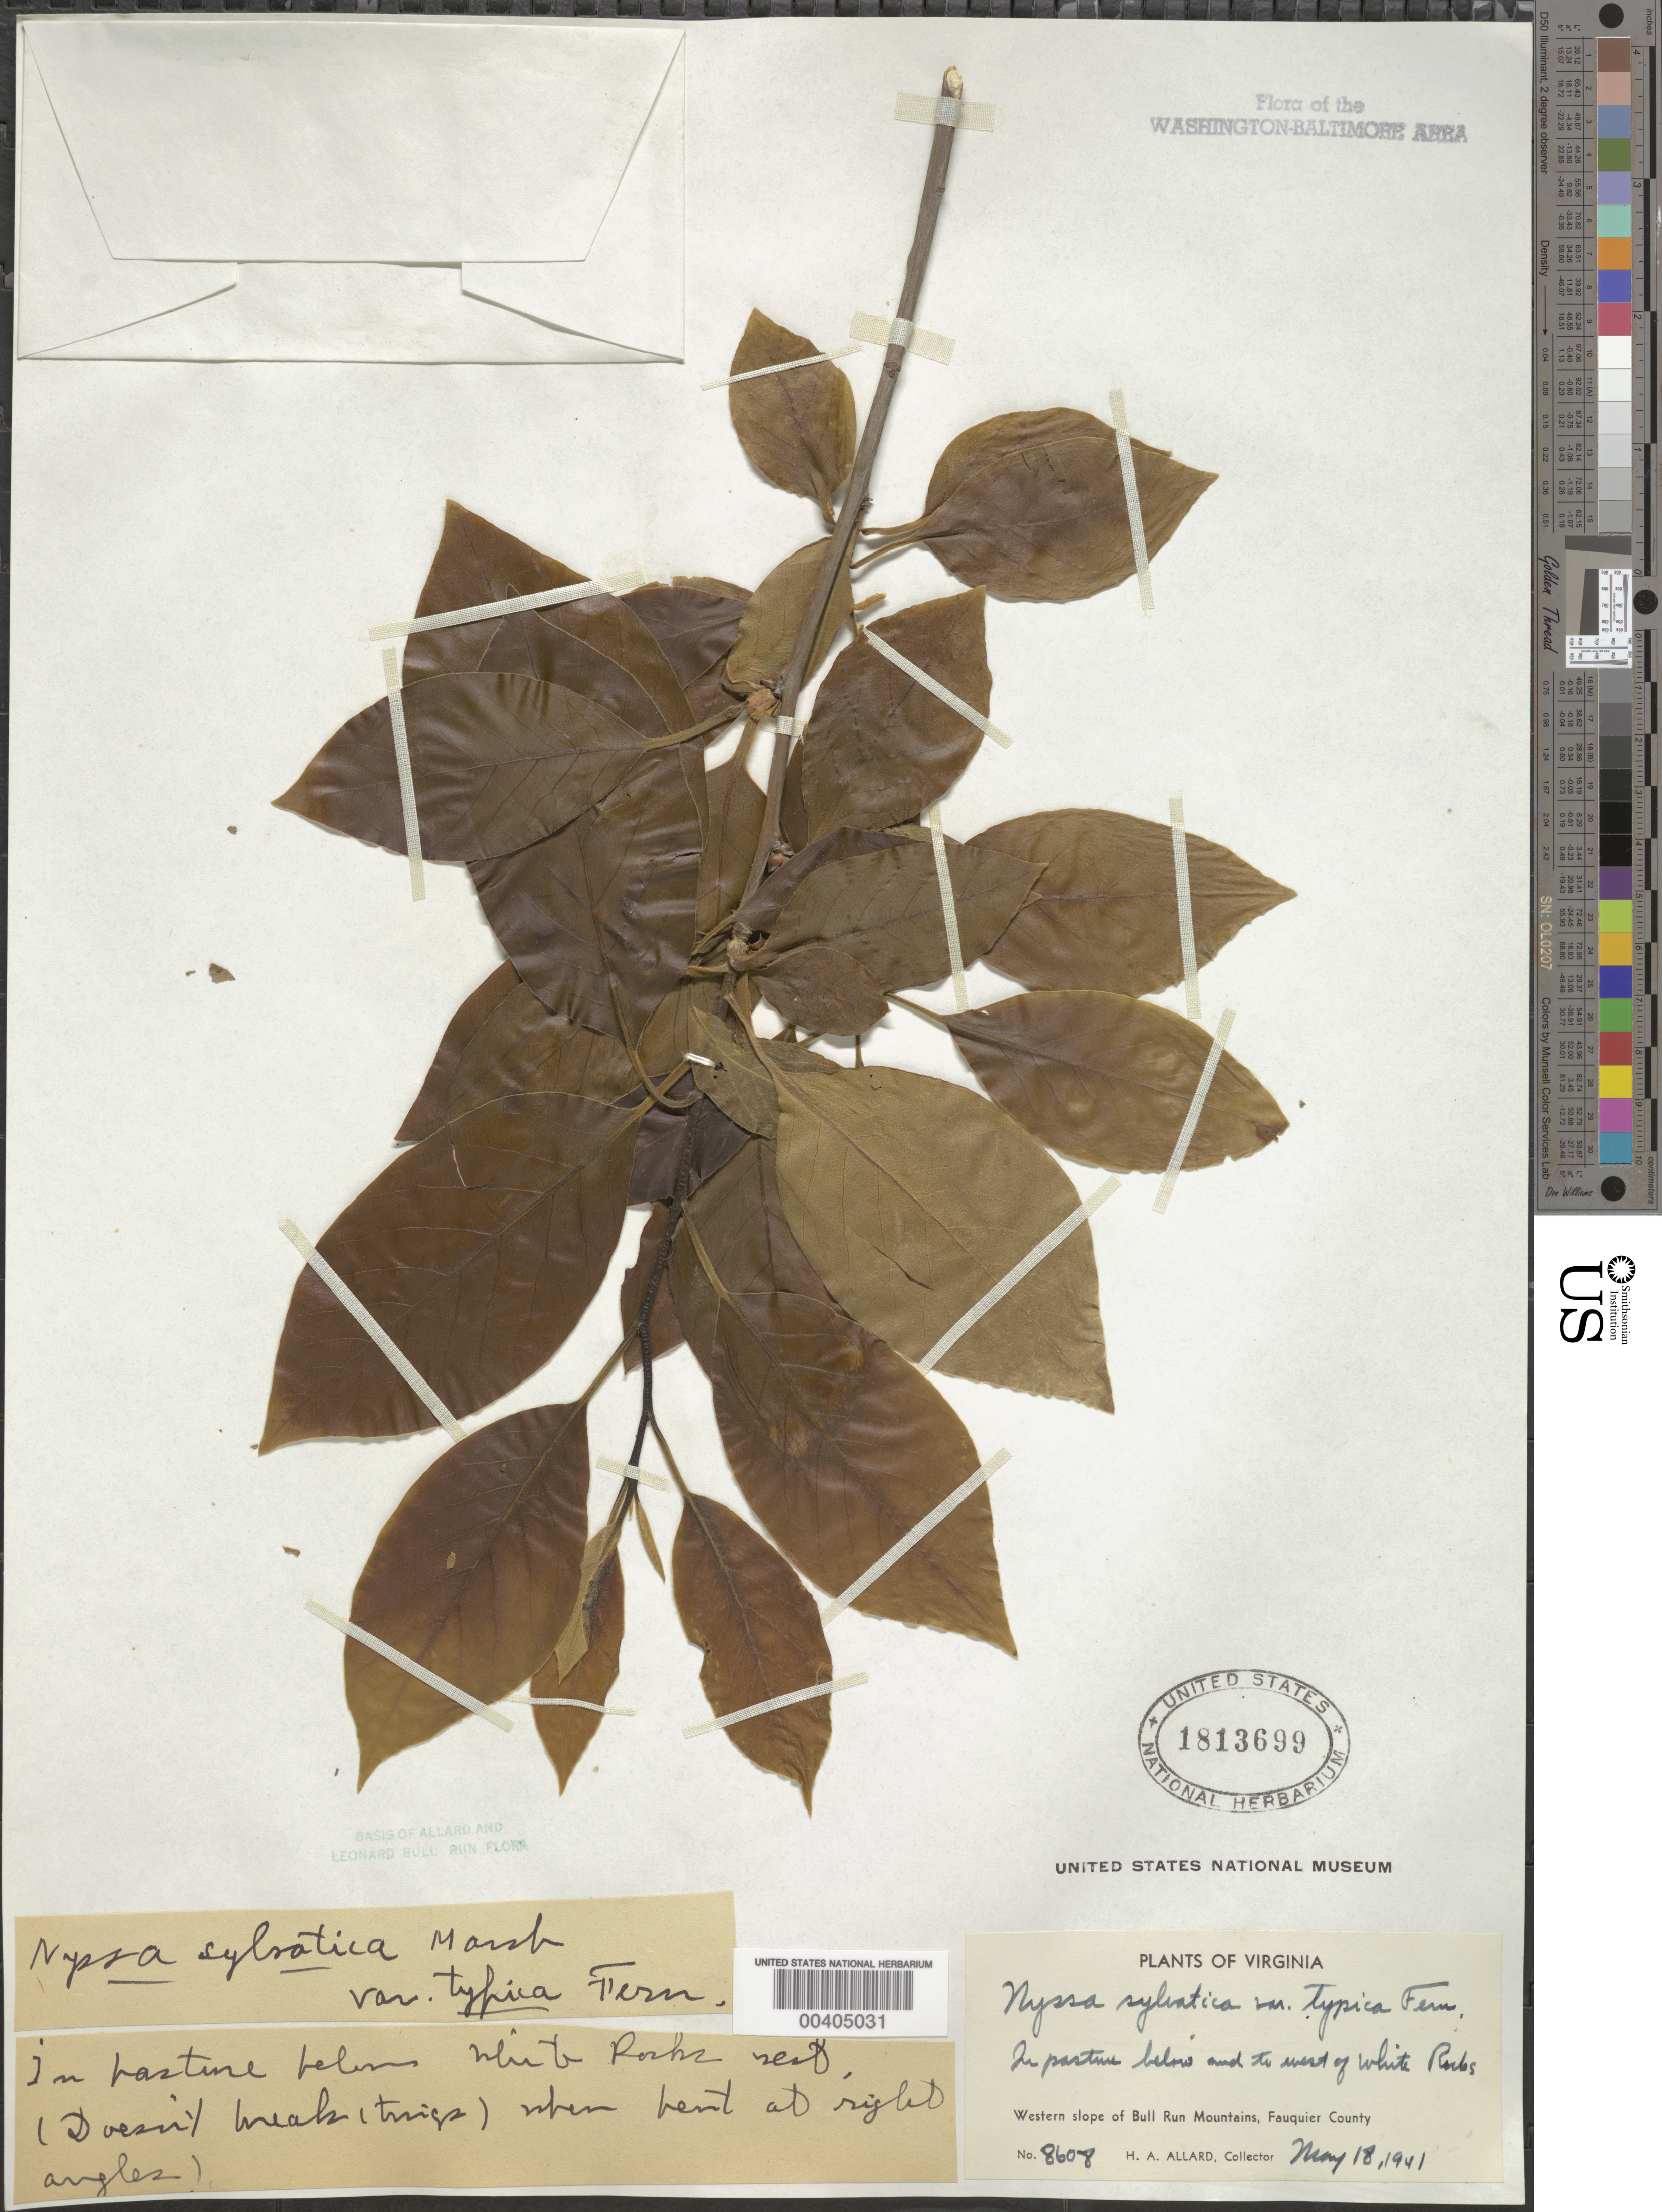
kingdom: Plantae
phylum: Tracheophyta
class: Magnoliopsida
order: Cornales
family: Nyssaceae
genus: Nyssa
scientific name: Nyssa sylvatica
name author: Marshall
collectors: H. A. Allard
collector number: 8608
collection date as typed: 18 May 1941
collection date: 1941-05-18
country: United States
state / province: Virginia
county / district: Fauquier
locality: Ns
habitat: Pasture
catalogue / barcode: US 1813699